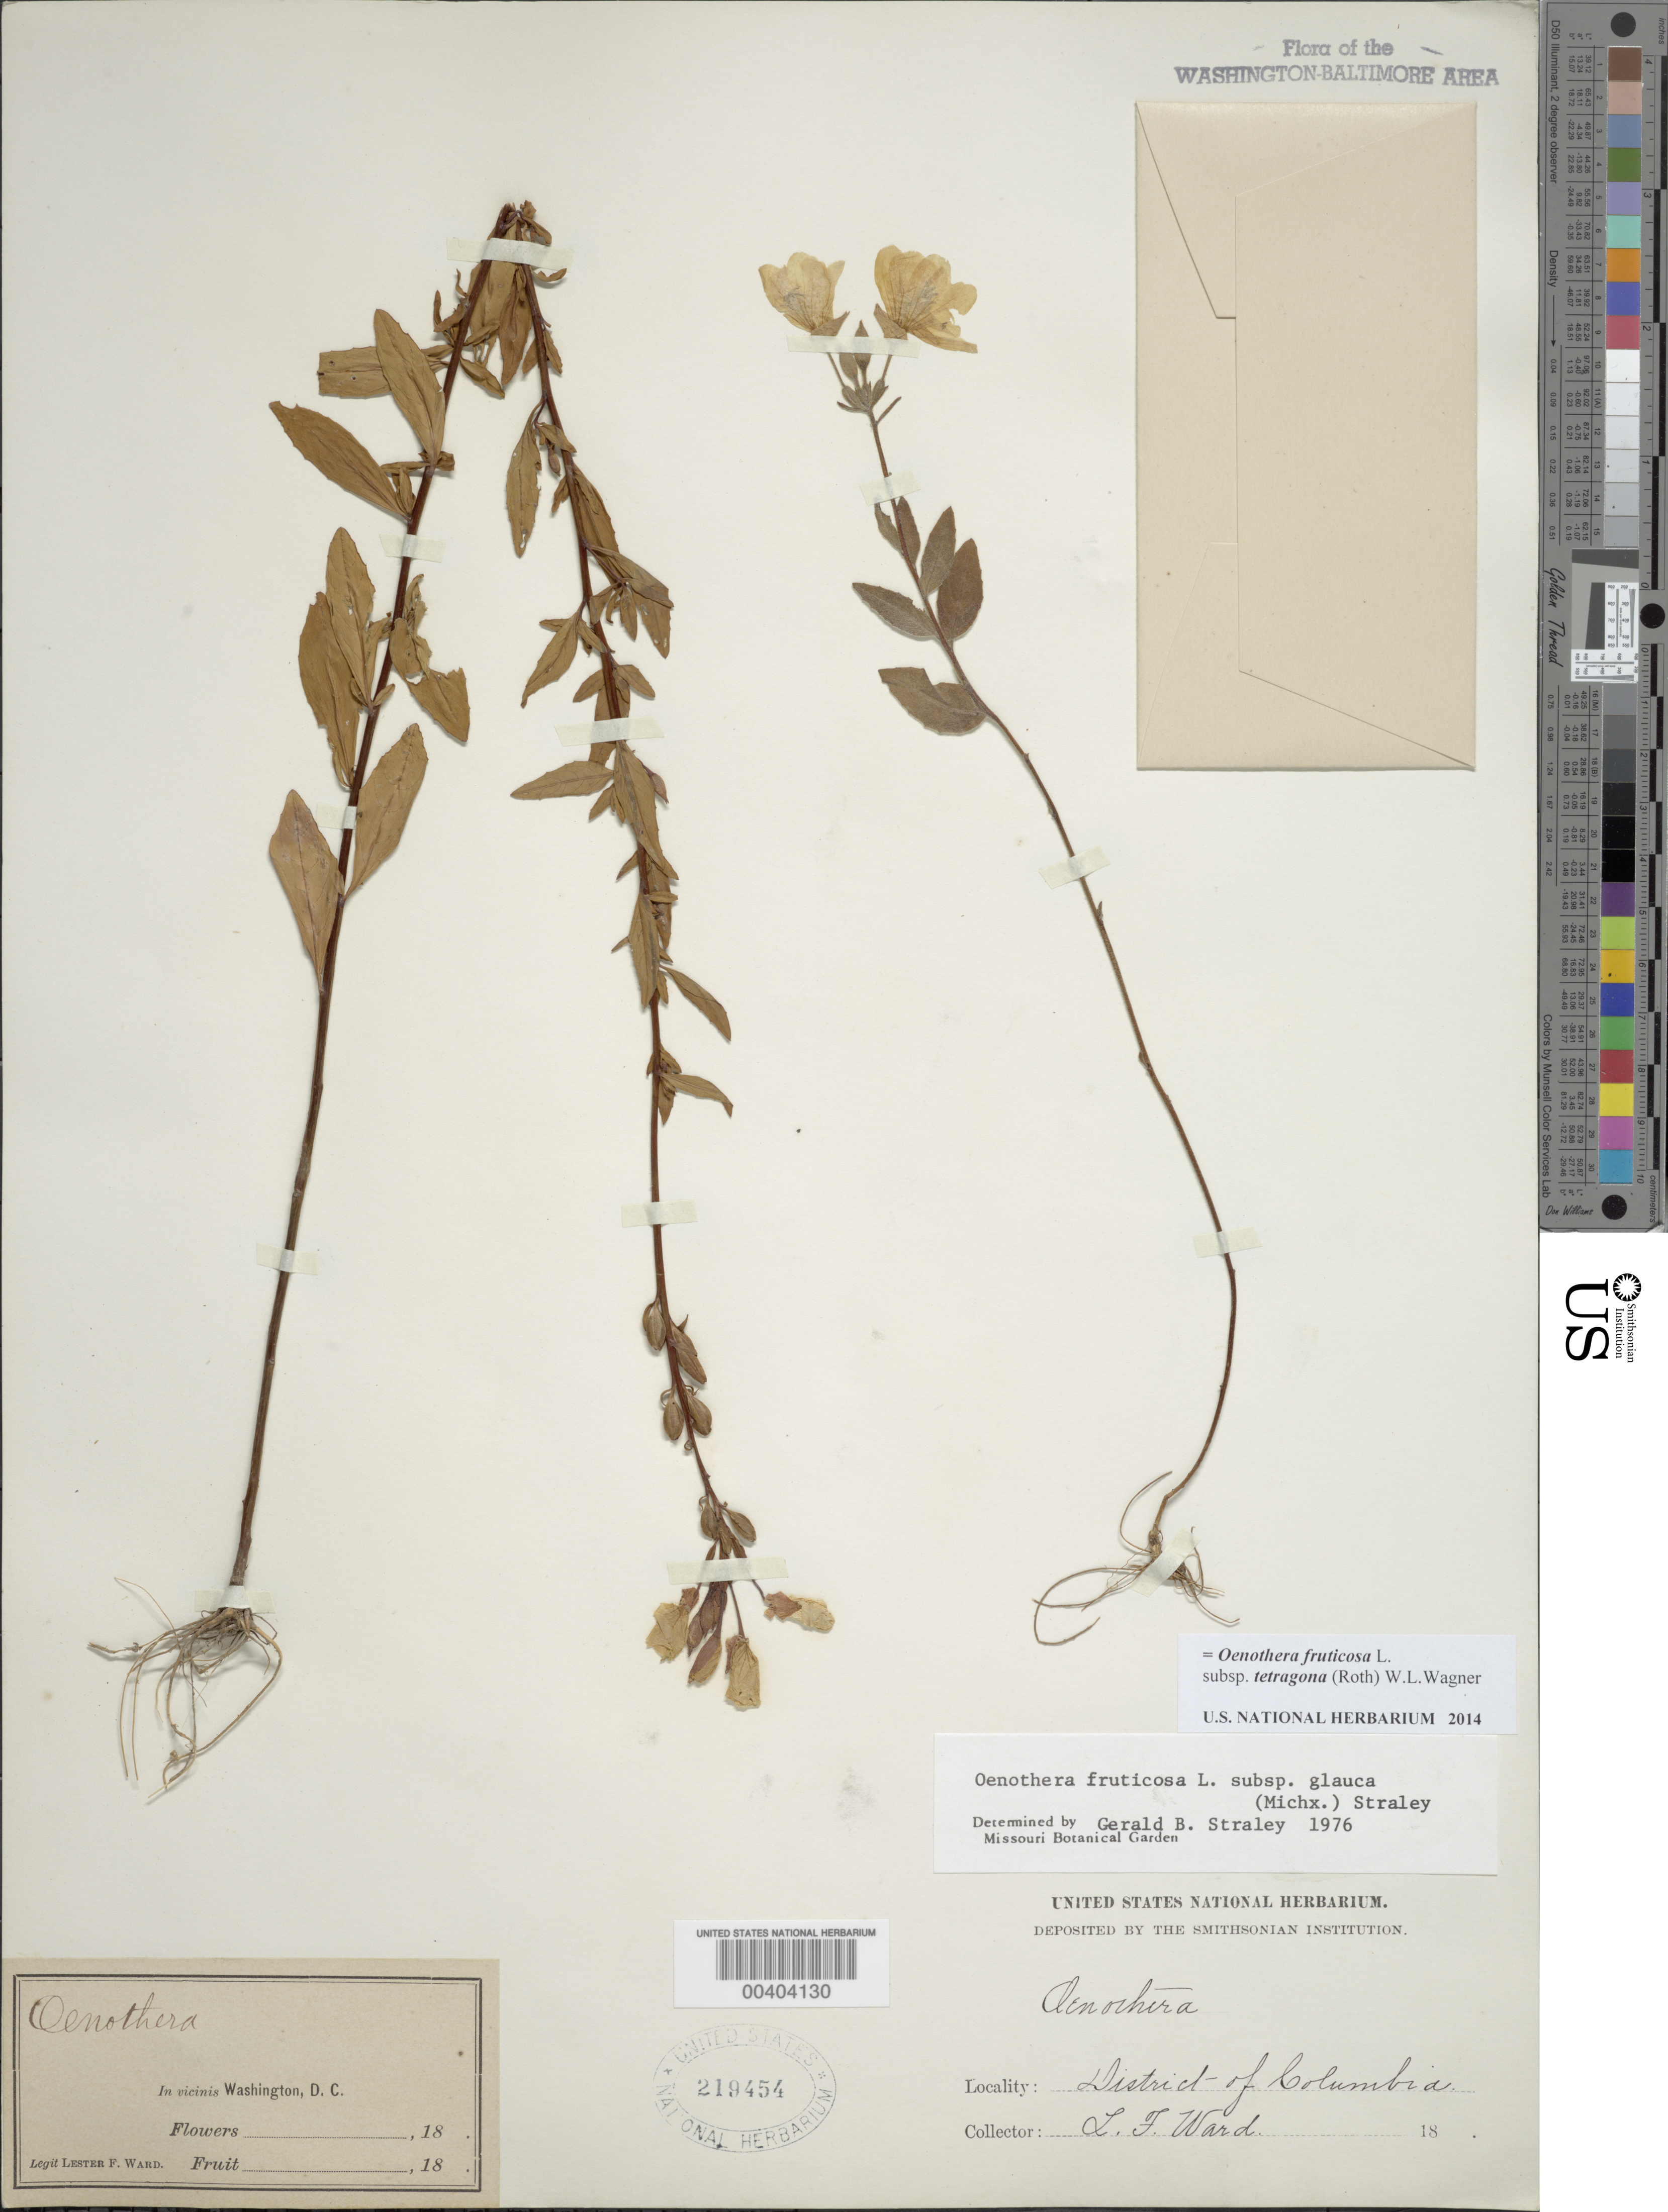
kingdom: Plantae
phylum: Tracheophyta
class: Magnoliopsida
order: Myrtales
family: Onagraceae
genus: Oenothera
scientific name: Oenothera fruticosa subsp. tetragona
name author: (Roth) W.L. Wagner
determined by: Wagner, W. L., (BOT), Smithsonian Institution - National Museum of Natural History (UNITED STATES)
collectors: L. F. Ward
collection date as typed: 18--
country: United States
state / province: District of Columbia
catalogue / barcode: US 219454